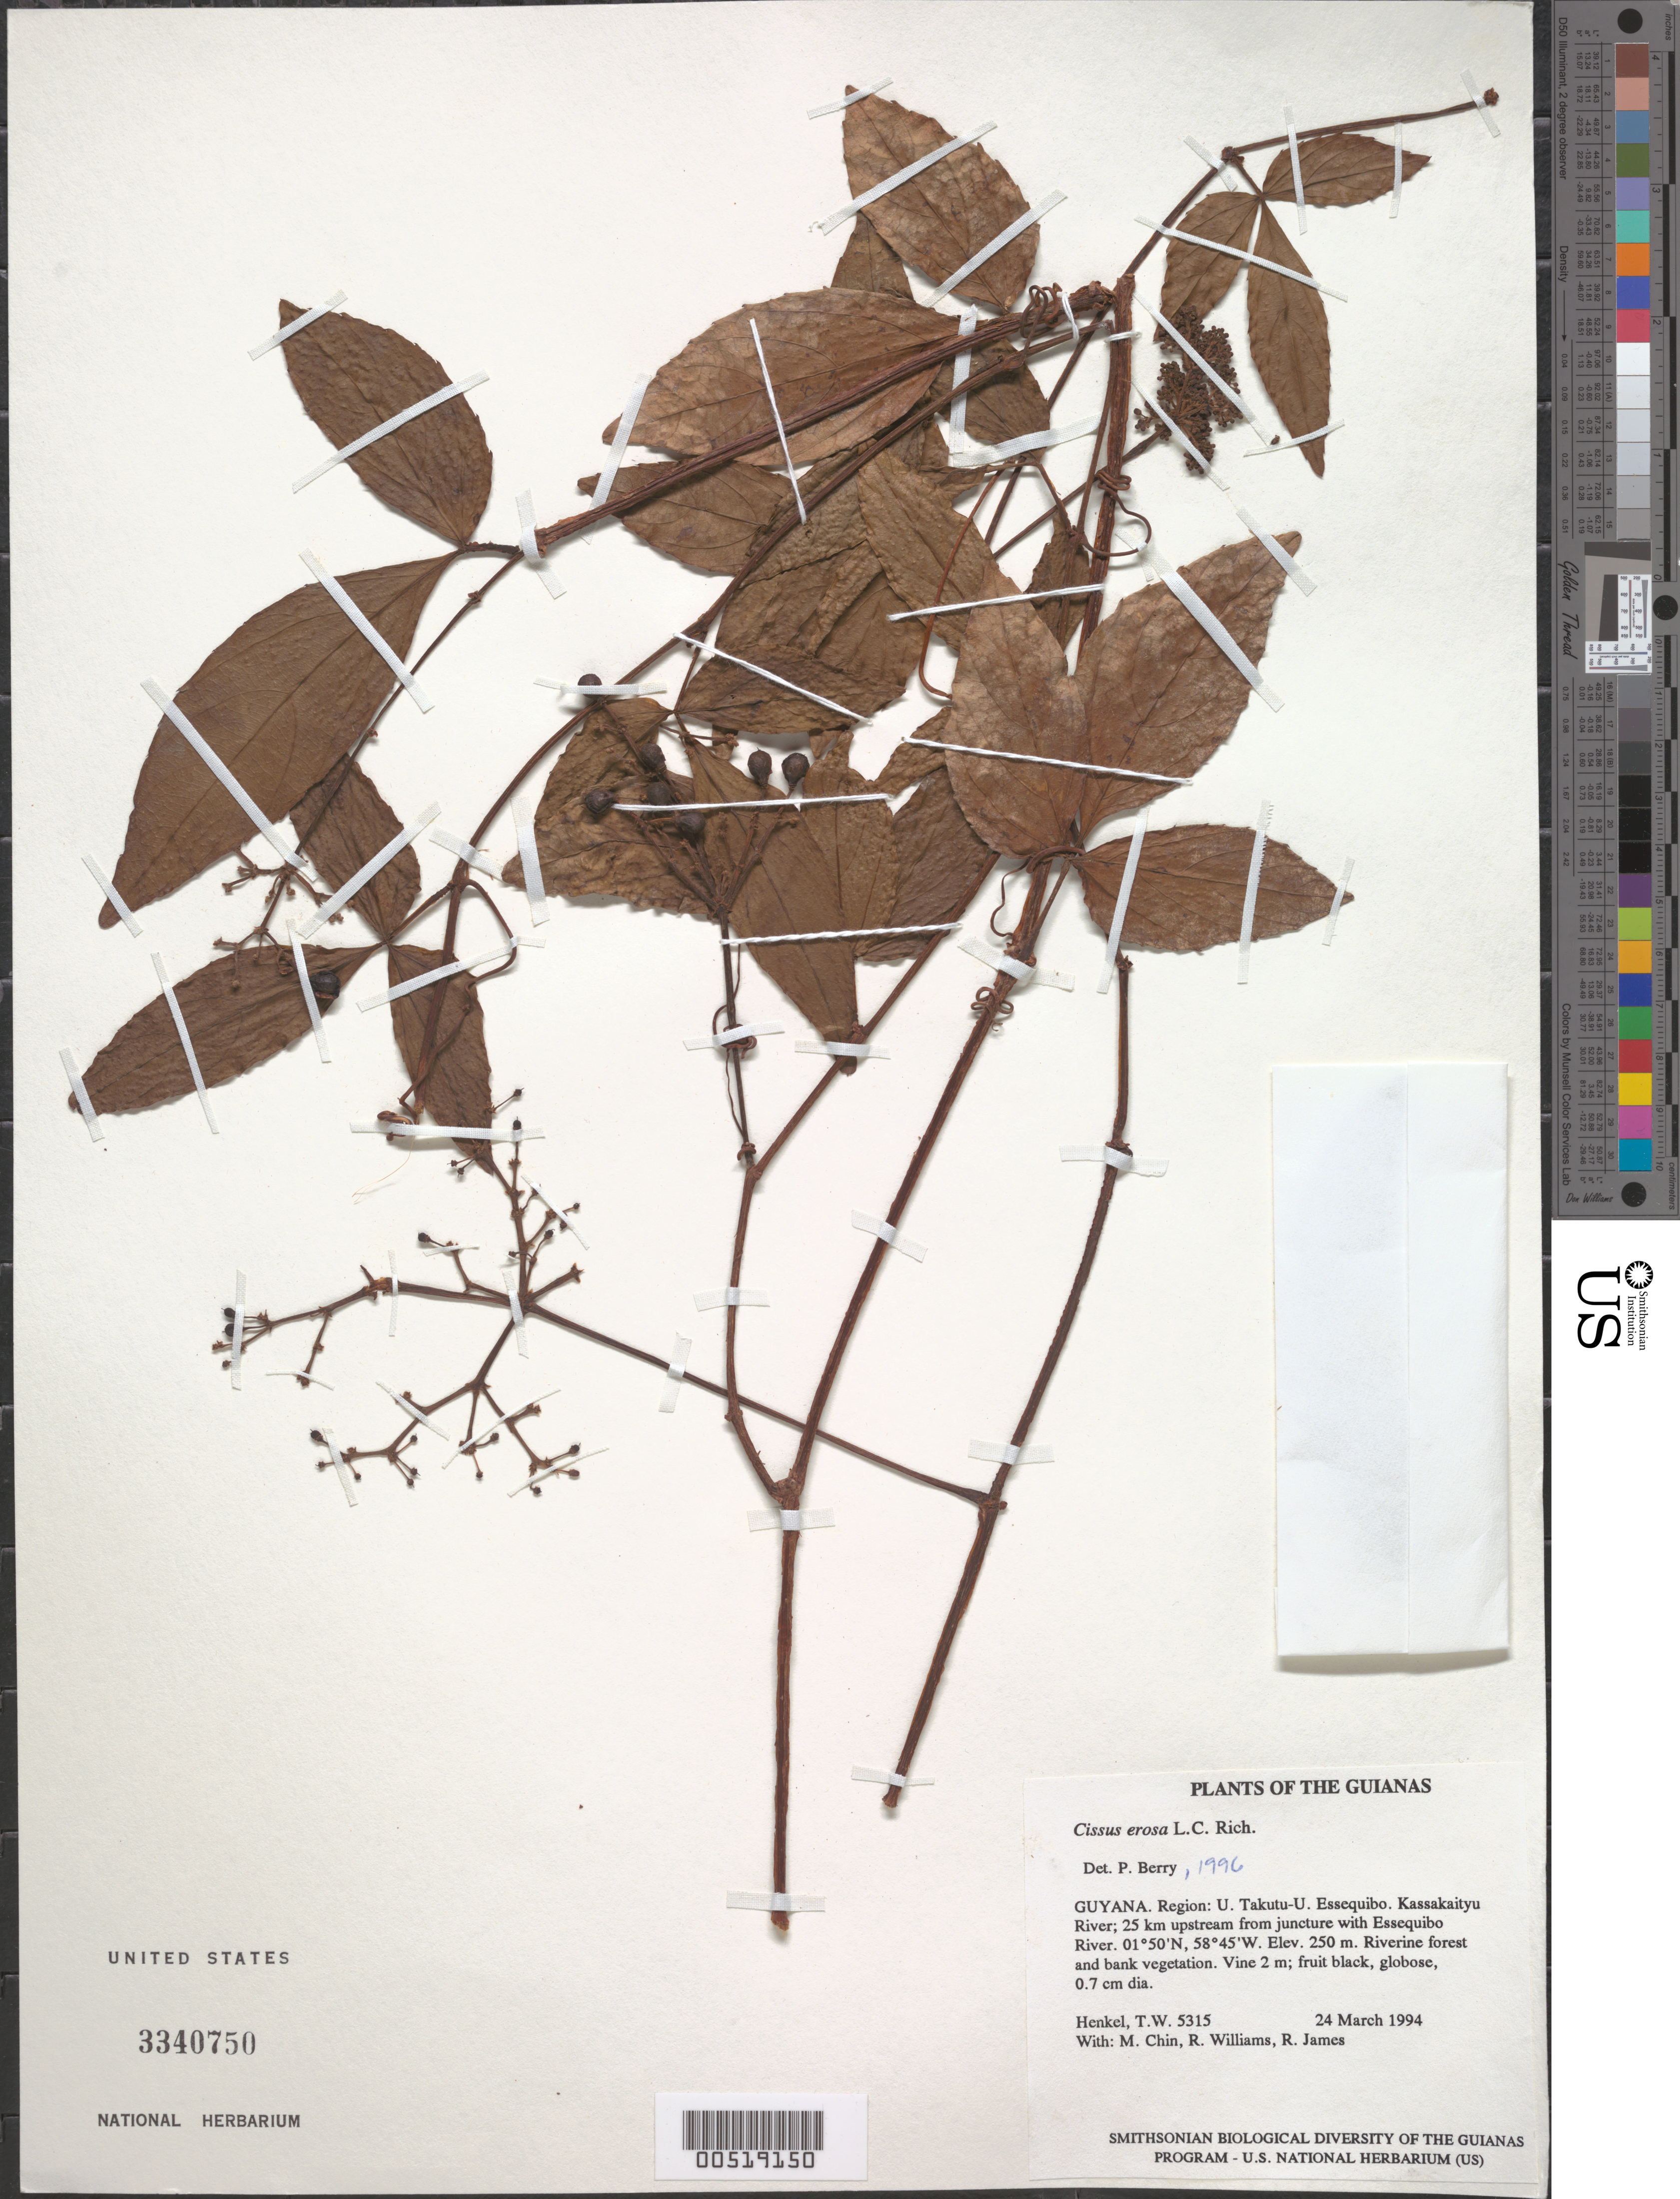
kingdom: Plantae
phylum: Tracheophyta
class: Magnoliopsida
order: Vitales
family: Vitaceae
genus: Cissus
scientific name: Cissus erosa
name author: Rich.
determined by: Berry, P. E., (WIS), University of Wisconsin - Madison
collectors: T. Henkel, M. Chin, R. Williams & R. James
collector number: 5315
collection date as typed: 24 March 1994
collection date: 1994-03-24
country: Guyana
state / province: U. Takutu-U. Essequibo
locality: Kassakaityu River; 25 km upstream from juncture with Essequibo River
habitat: Riverine forest and bank vegetation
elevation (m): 250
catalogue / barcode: US 3340750